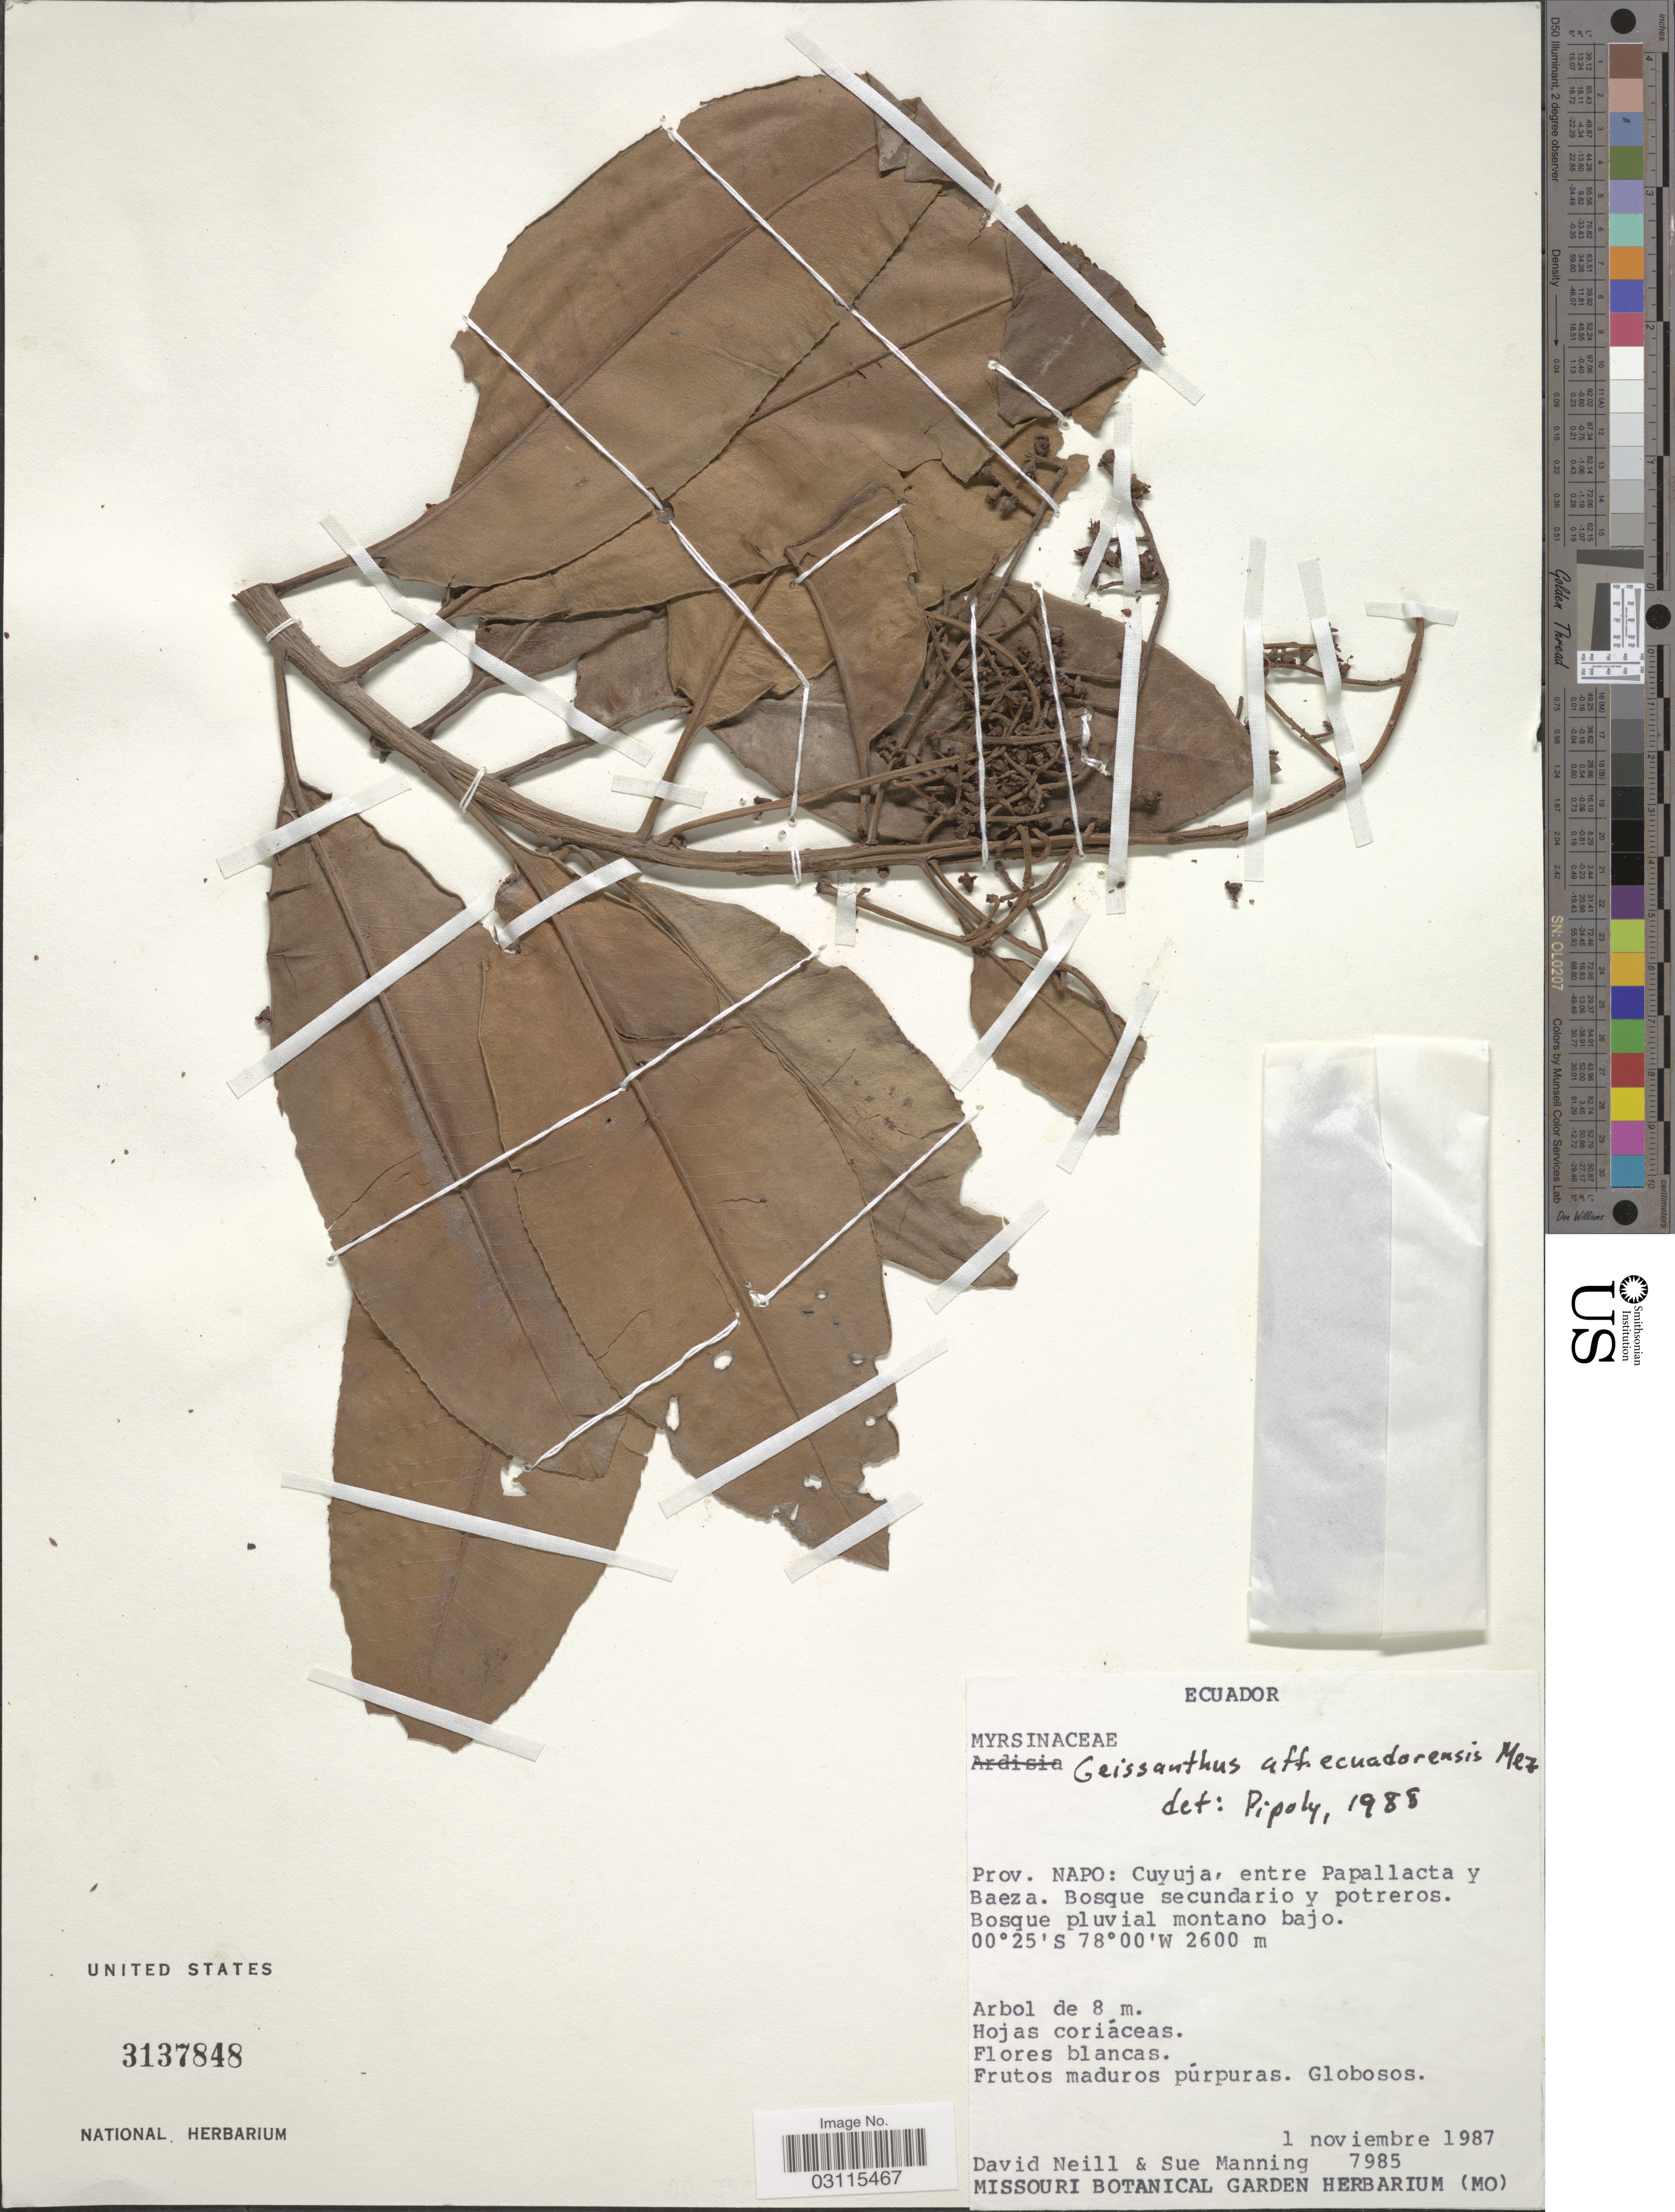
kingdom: Plantae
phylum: Tracheophyta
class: Magnoliopsida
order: Ericales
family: Primulaceae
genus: Geissanthus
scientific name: Geissanthus ecuadorensis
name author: Mez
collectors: D. Neill & S. Manning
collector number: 7985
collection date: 1987-11-01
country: Ecuador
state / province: Napo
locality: Prov. Napo: Cuyuja, entre Papallacta y Baeza.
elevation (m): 2600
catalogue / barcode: US 3137848